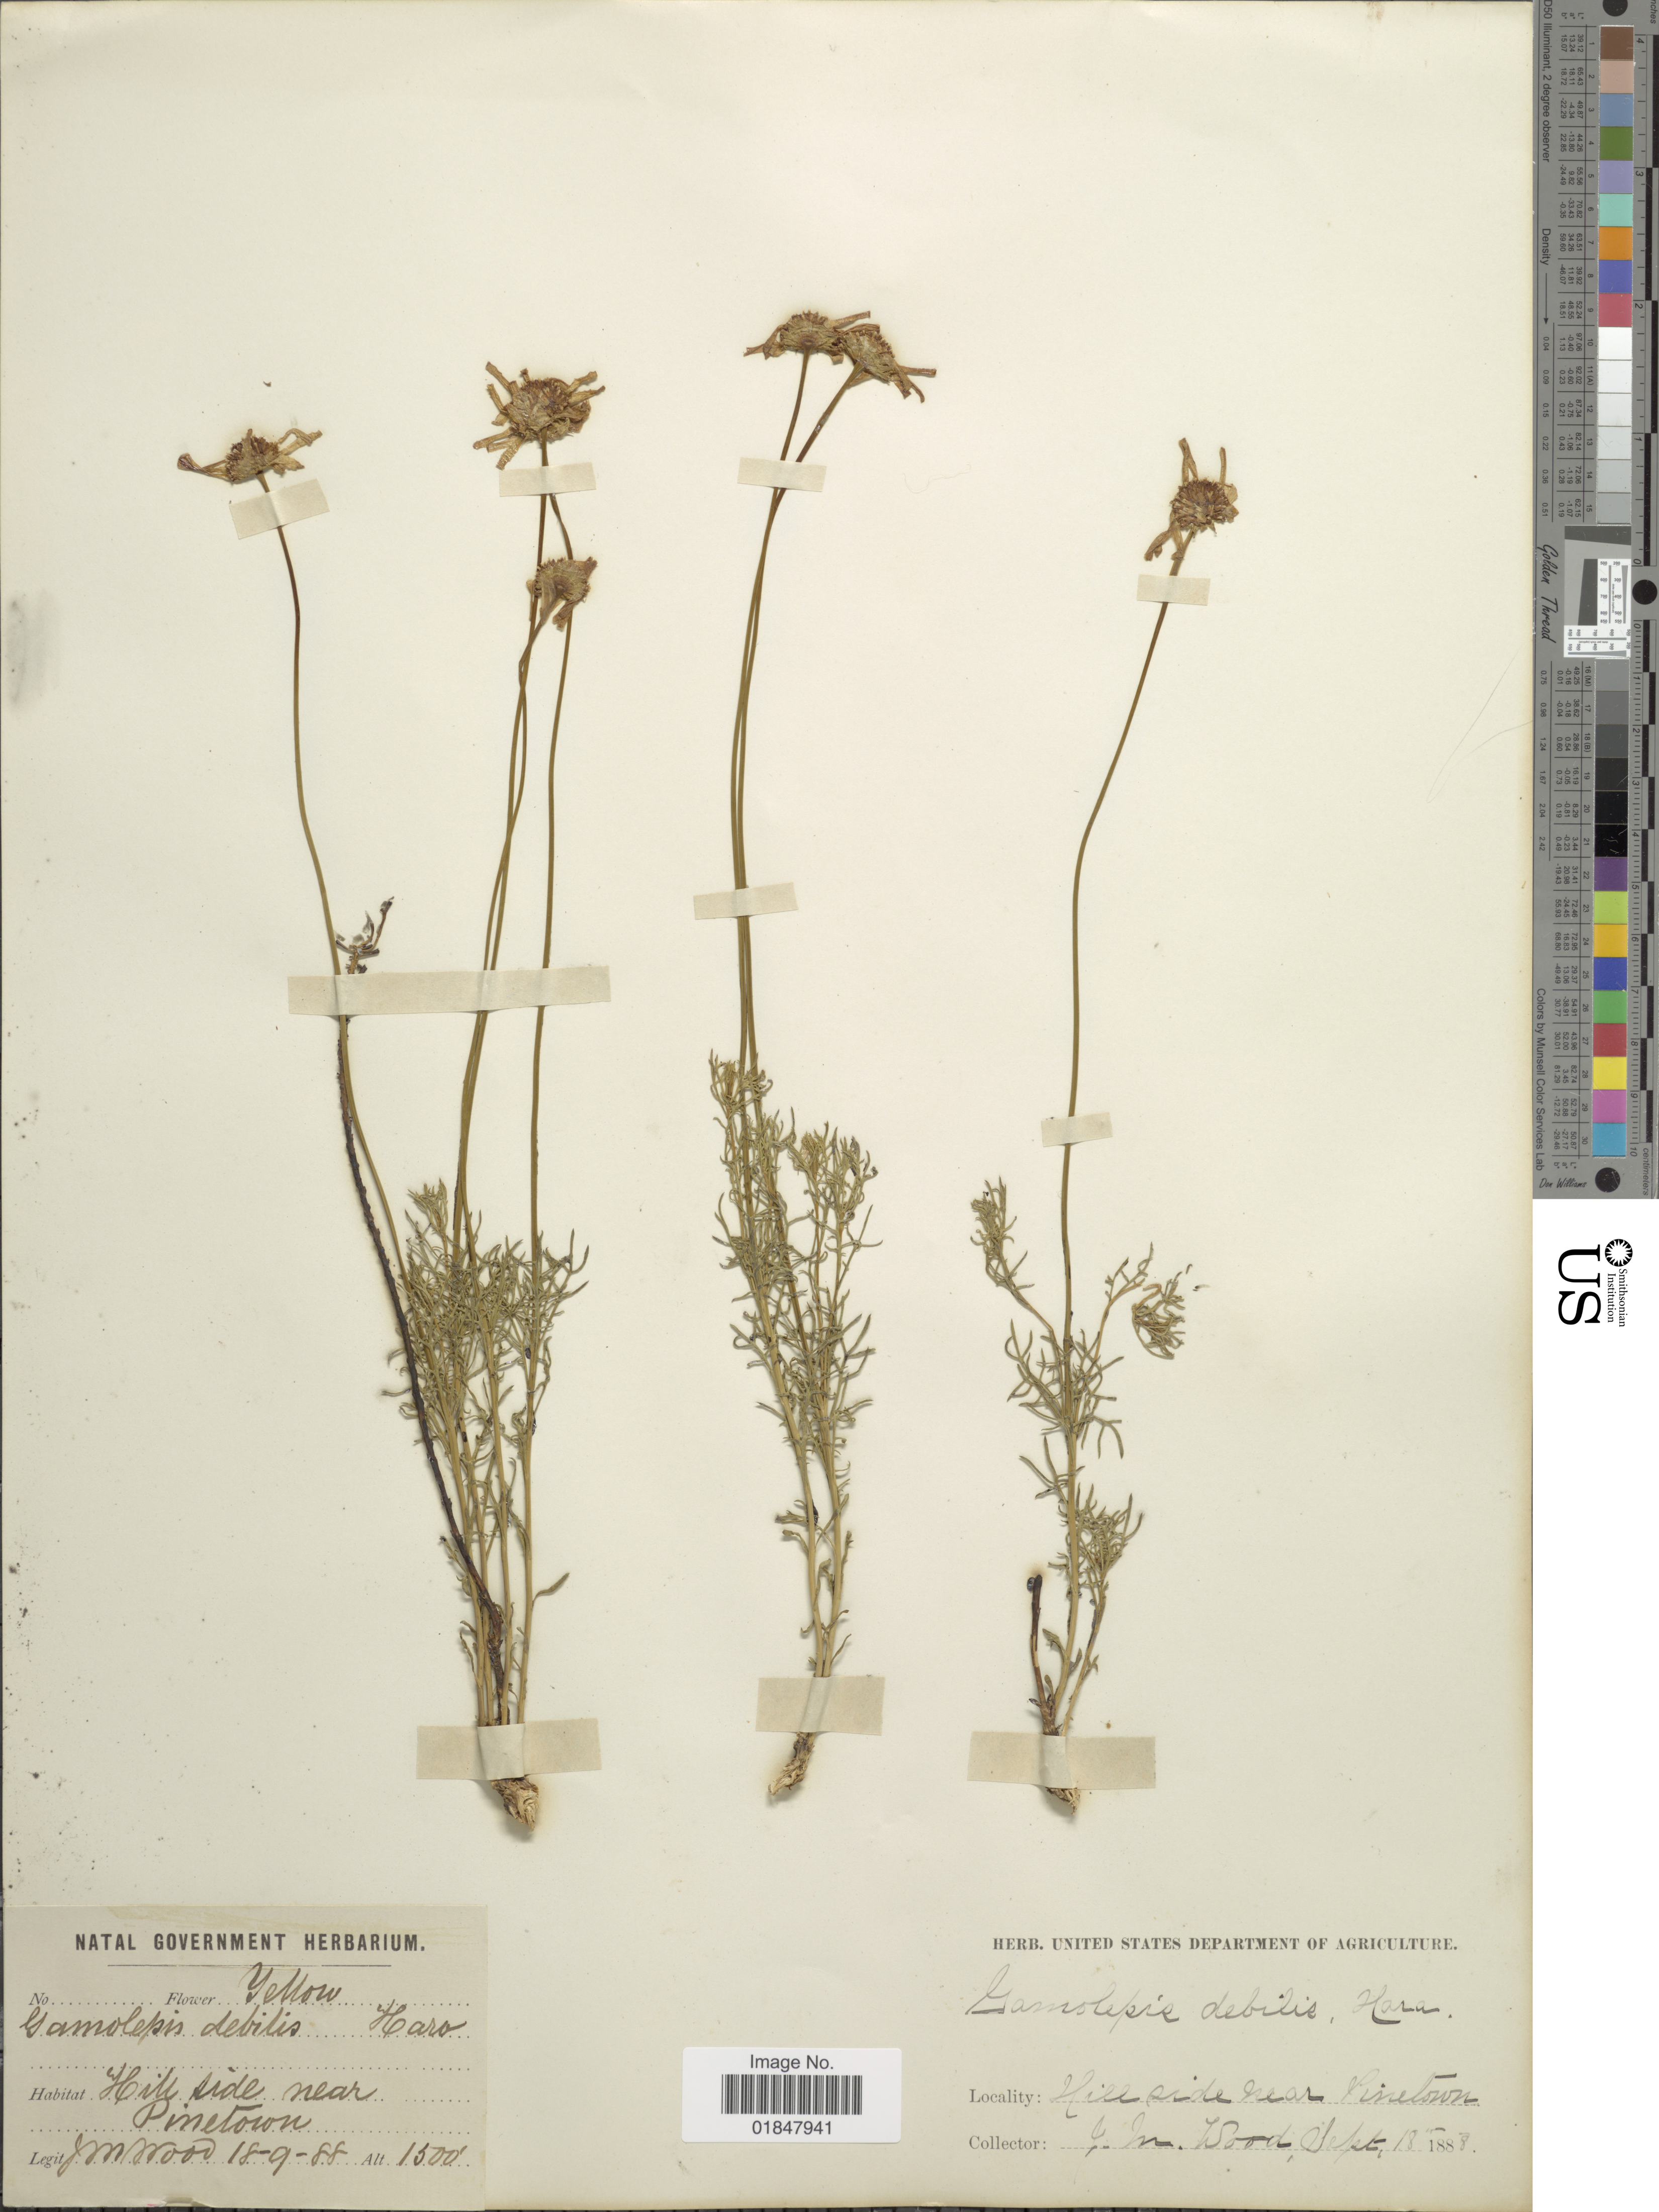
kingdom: Plantae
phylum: Tracheophyta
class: Magnoliopsida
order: Asterales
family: Asteraceae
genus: Euryops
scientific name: Euryops laxus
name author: (Harv.) Burtt Davy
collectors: J. M. Wood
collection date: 1888-09-18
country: South Africa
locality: Hillside near Pinetown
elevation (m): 457